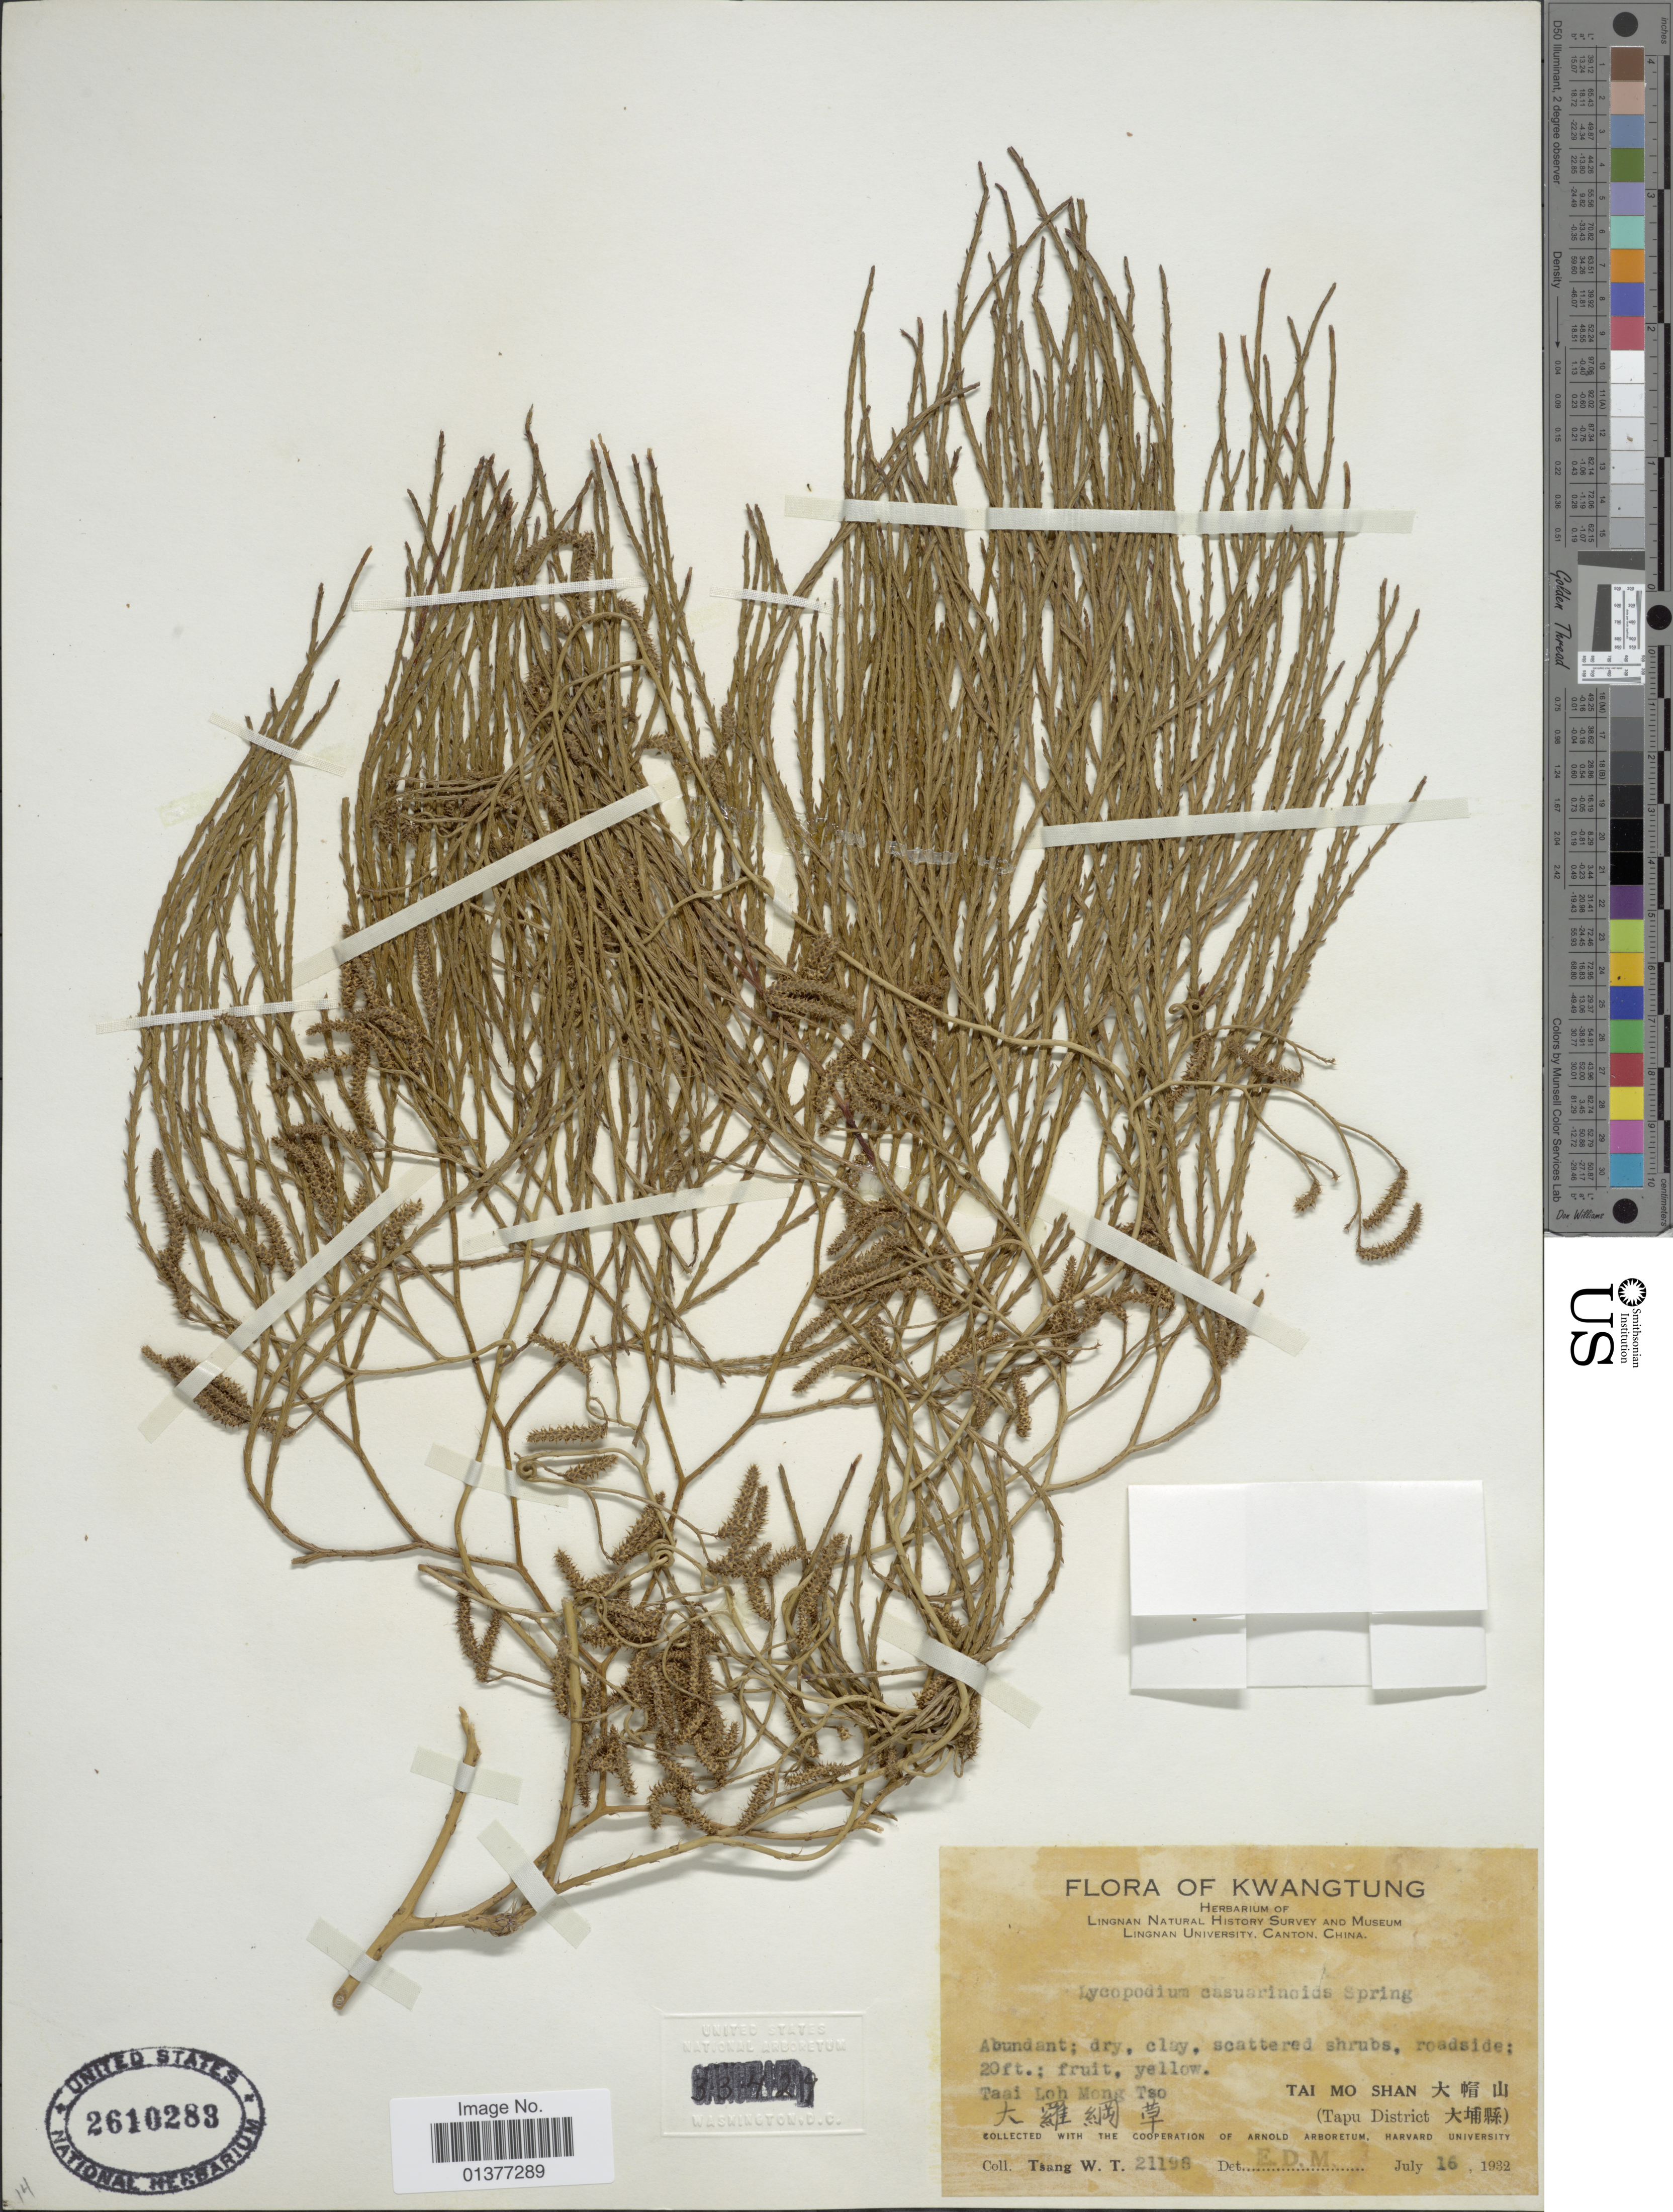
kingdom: Plantae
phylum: Tracheophyta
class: Lycopodiopsida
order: Lycopodiales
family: Lycopodiaceae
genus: Lycopodiastrum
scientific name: Lycopodiastrum casuarinoides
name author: (Spring) Holub ex R.D. Dixit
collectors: W. T. Tsang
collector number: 21198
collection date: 1932-07-16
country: China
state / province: Guangdong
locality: Kwangtung, Tai Mo Shan, Tapu district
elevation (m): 6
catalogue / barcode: US 2610283